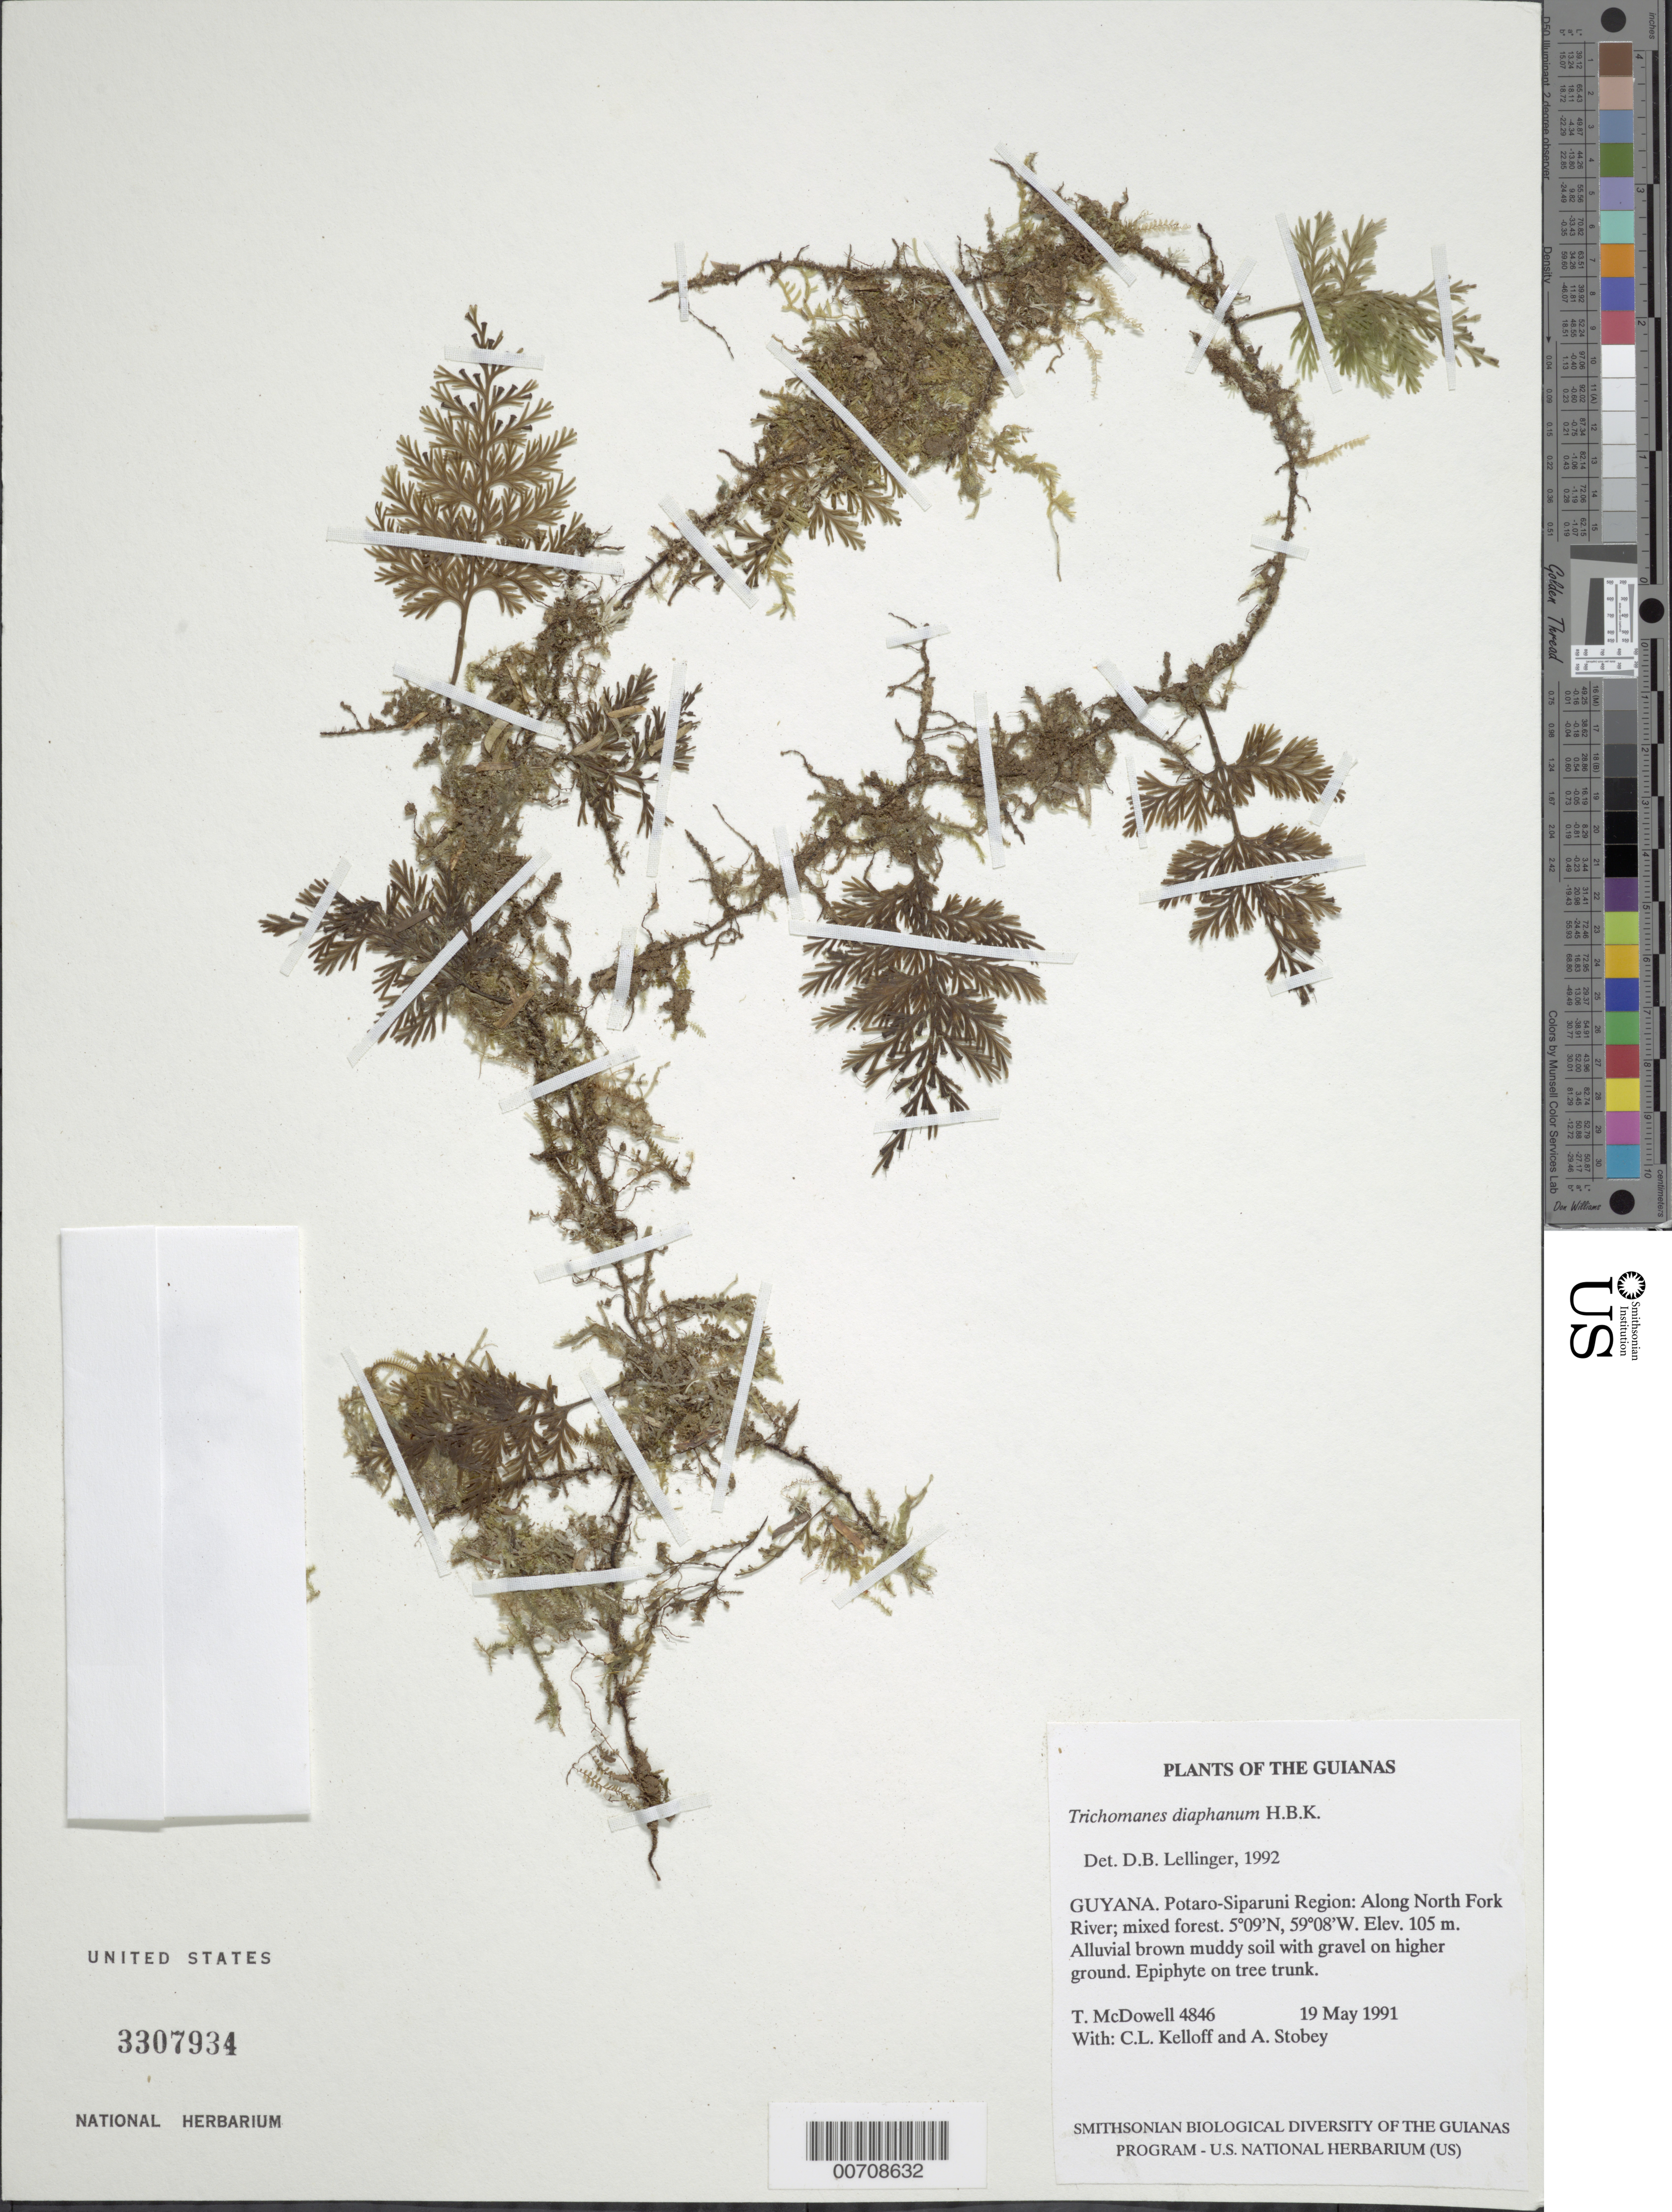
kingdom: Plantae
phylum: Tracheophyta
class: Polypodiopsida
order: Hymenophyllales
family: Hymenophyllaceae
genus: Polyphlebium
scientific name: Polyphlebium diaphanum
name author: (Kunth) Ebihara & Dubuisson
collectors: T. McDowell, C. L. Kelloff & A. Stobey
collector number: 4846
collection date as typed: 19 May 1991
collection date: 1991-05-19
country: Guyana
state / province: Potaro-Siparuni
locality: Along North Fork River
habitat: Mixed forest. Alluvial brown muddy soil with gravel on higher ground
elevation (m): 105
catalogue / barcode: US 3307934